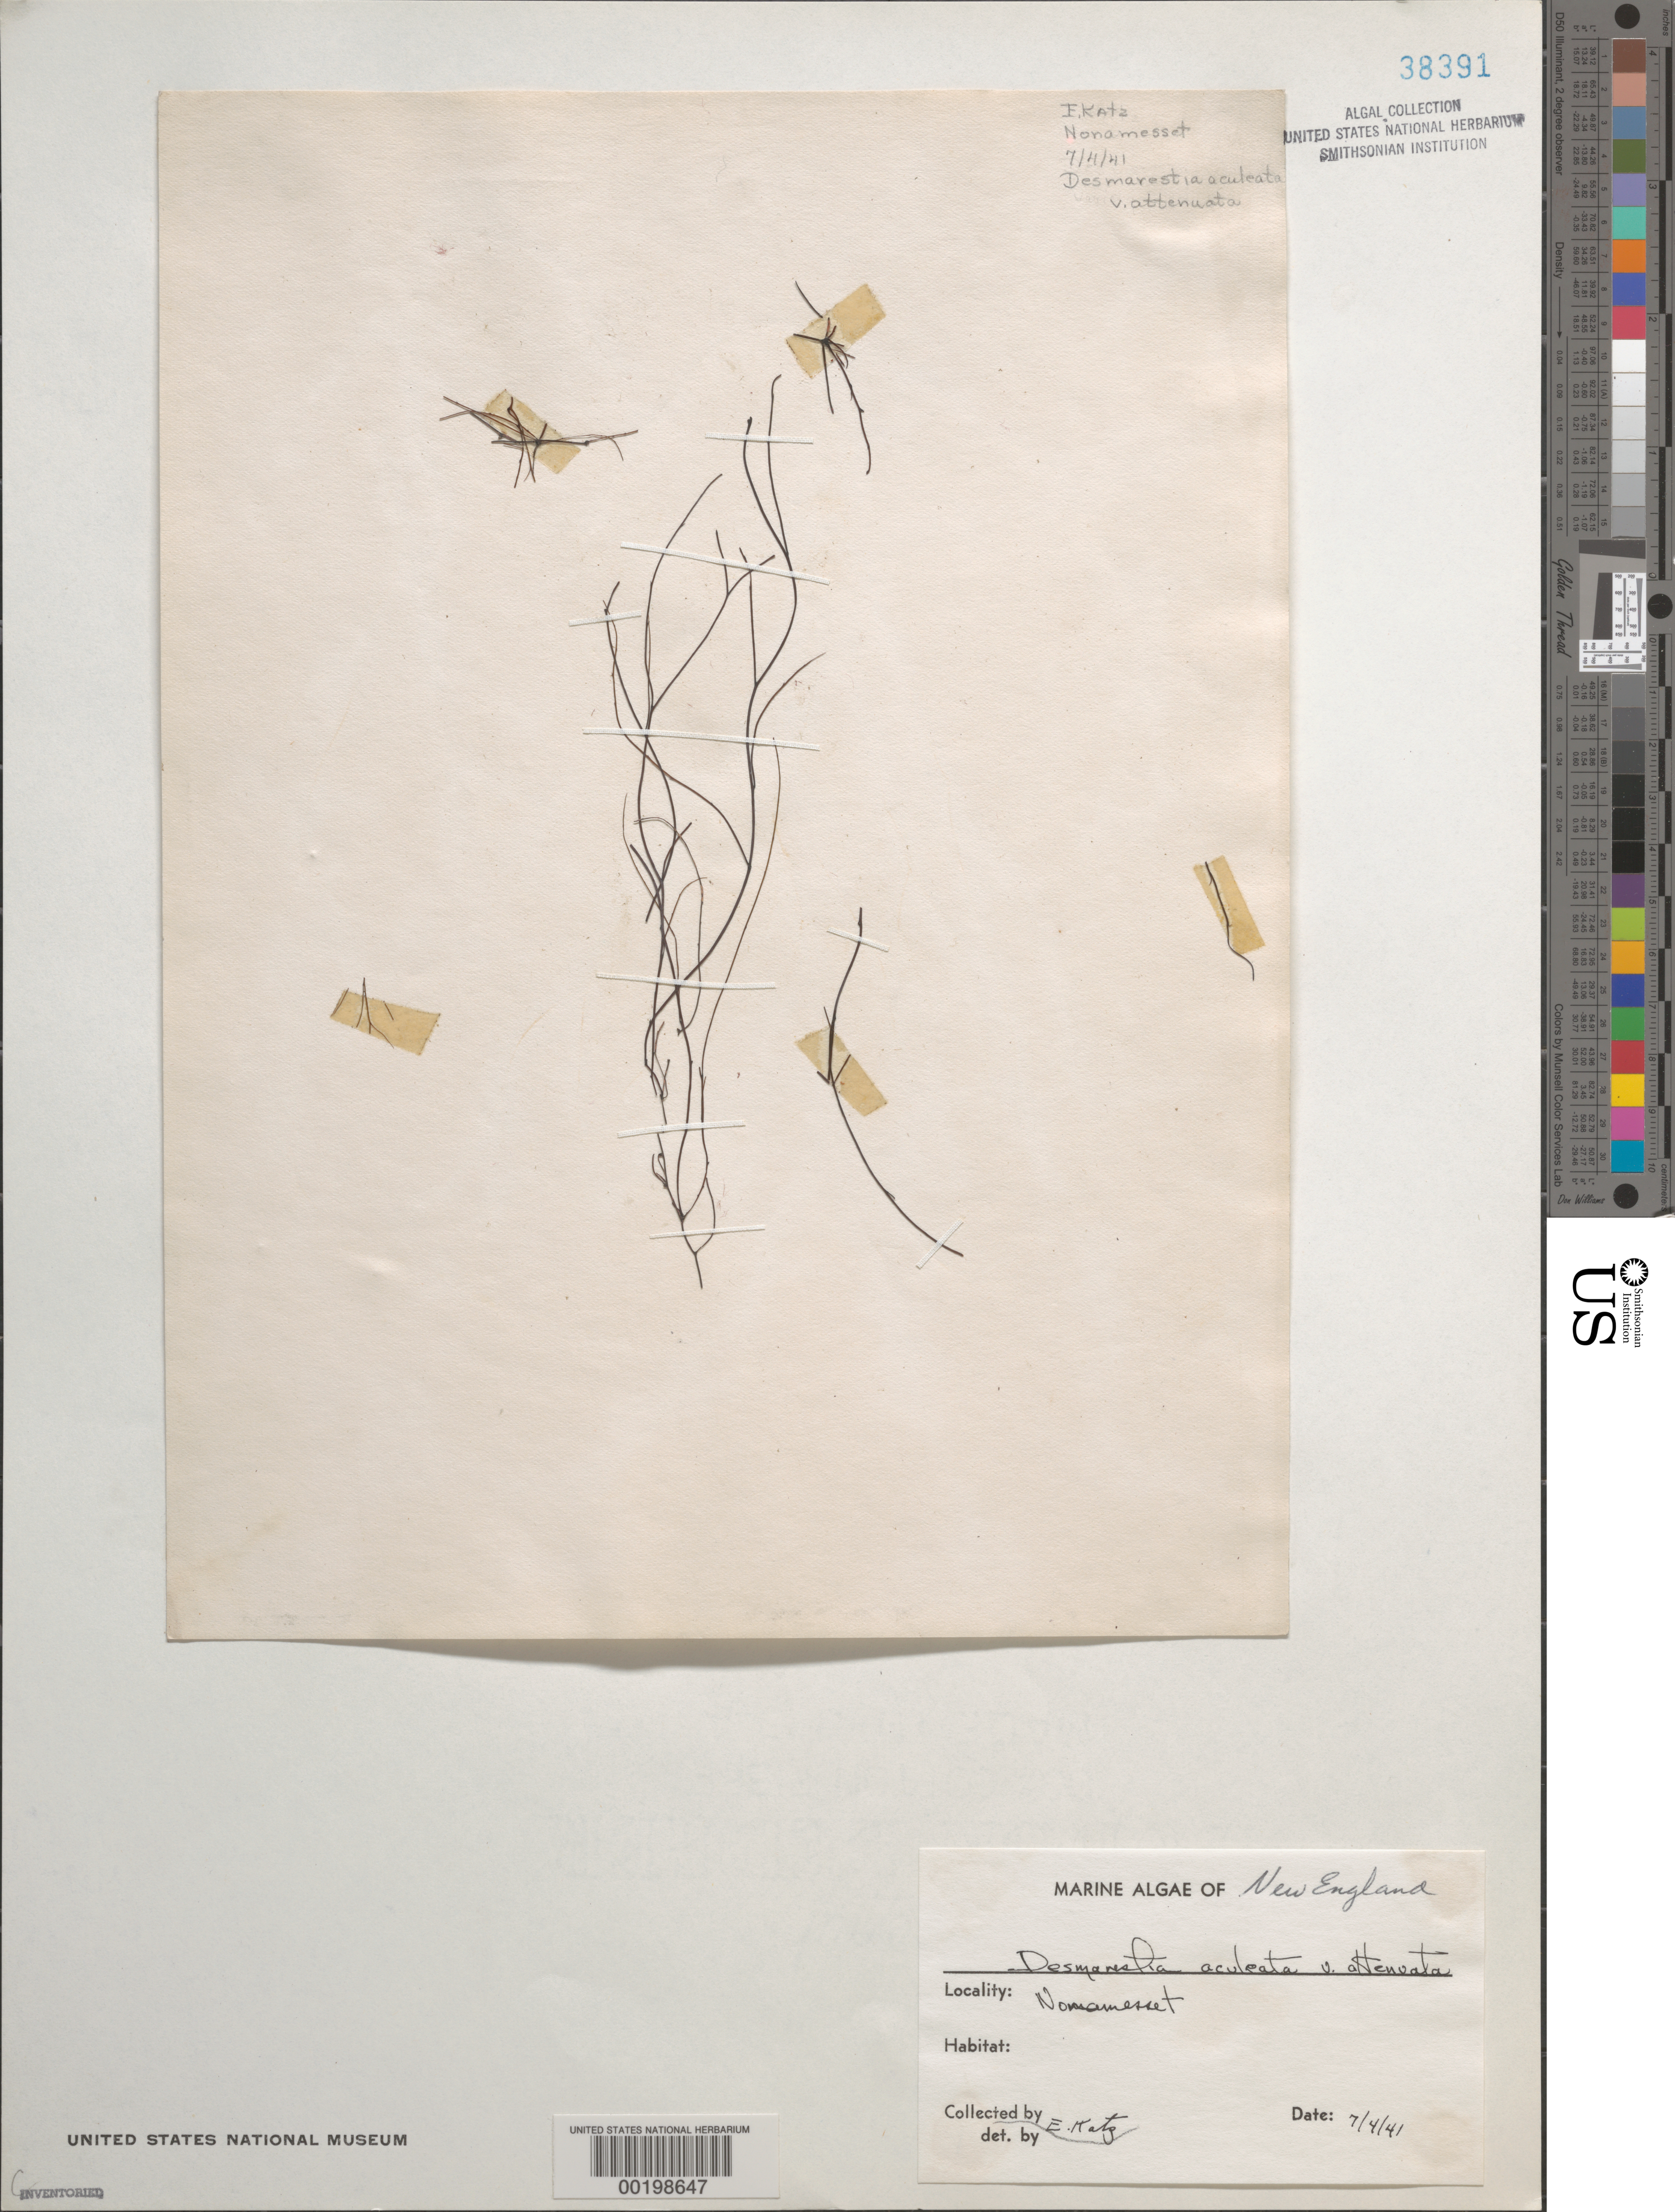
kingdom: Chromista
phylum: Ochrophyta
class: Phaeophyceae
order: Desmarestiales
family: Desmarestiaceae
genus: Desmarestia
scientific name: Desmarestia aculeata var. attenuata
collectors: E. Katz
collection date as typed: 04 Jul 1941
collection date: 1941-07-04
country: United States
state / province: Massachusetts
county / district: Dukes County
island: Nonamesset Island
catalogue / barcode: US 38391